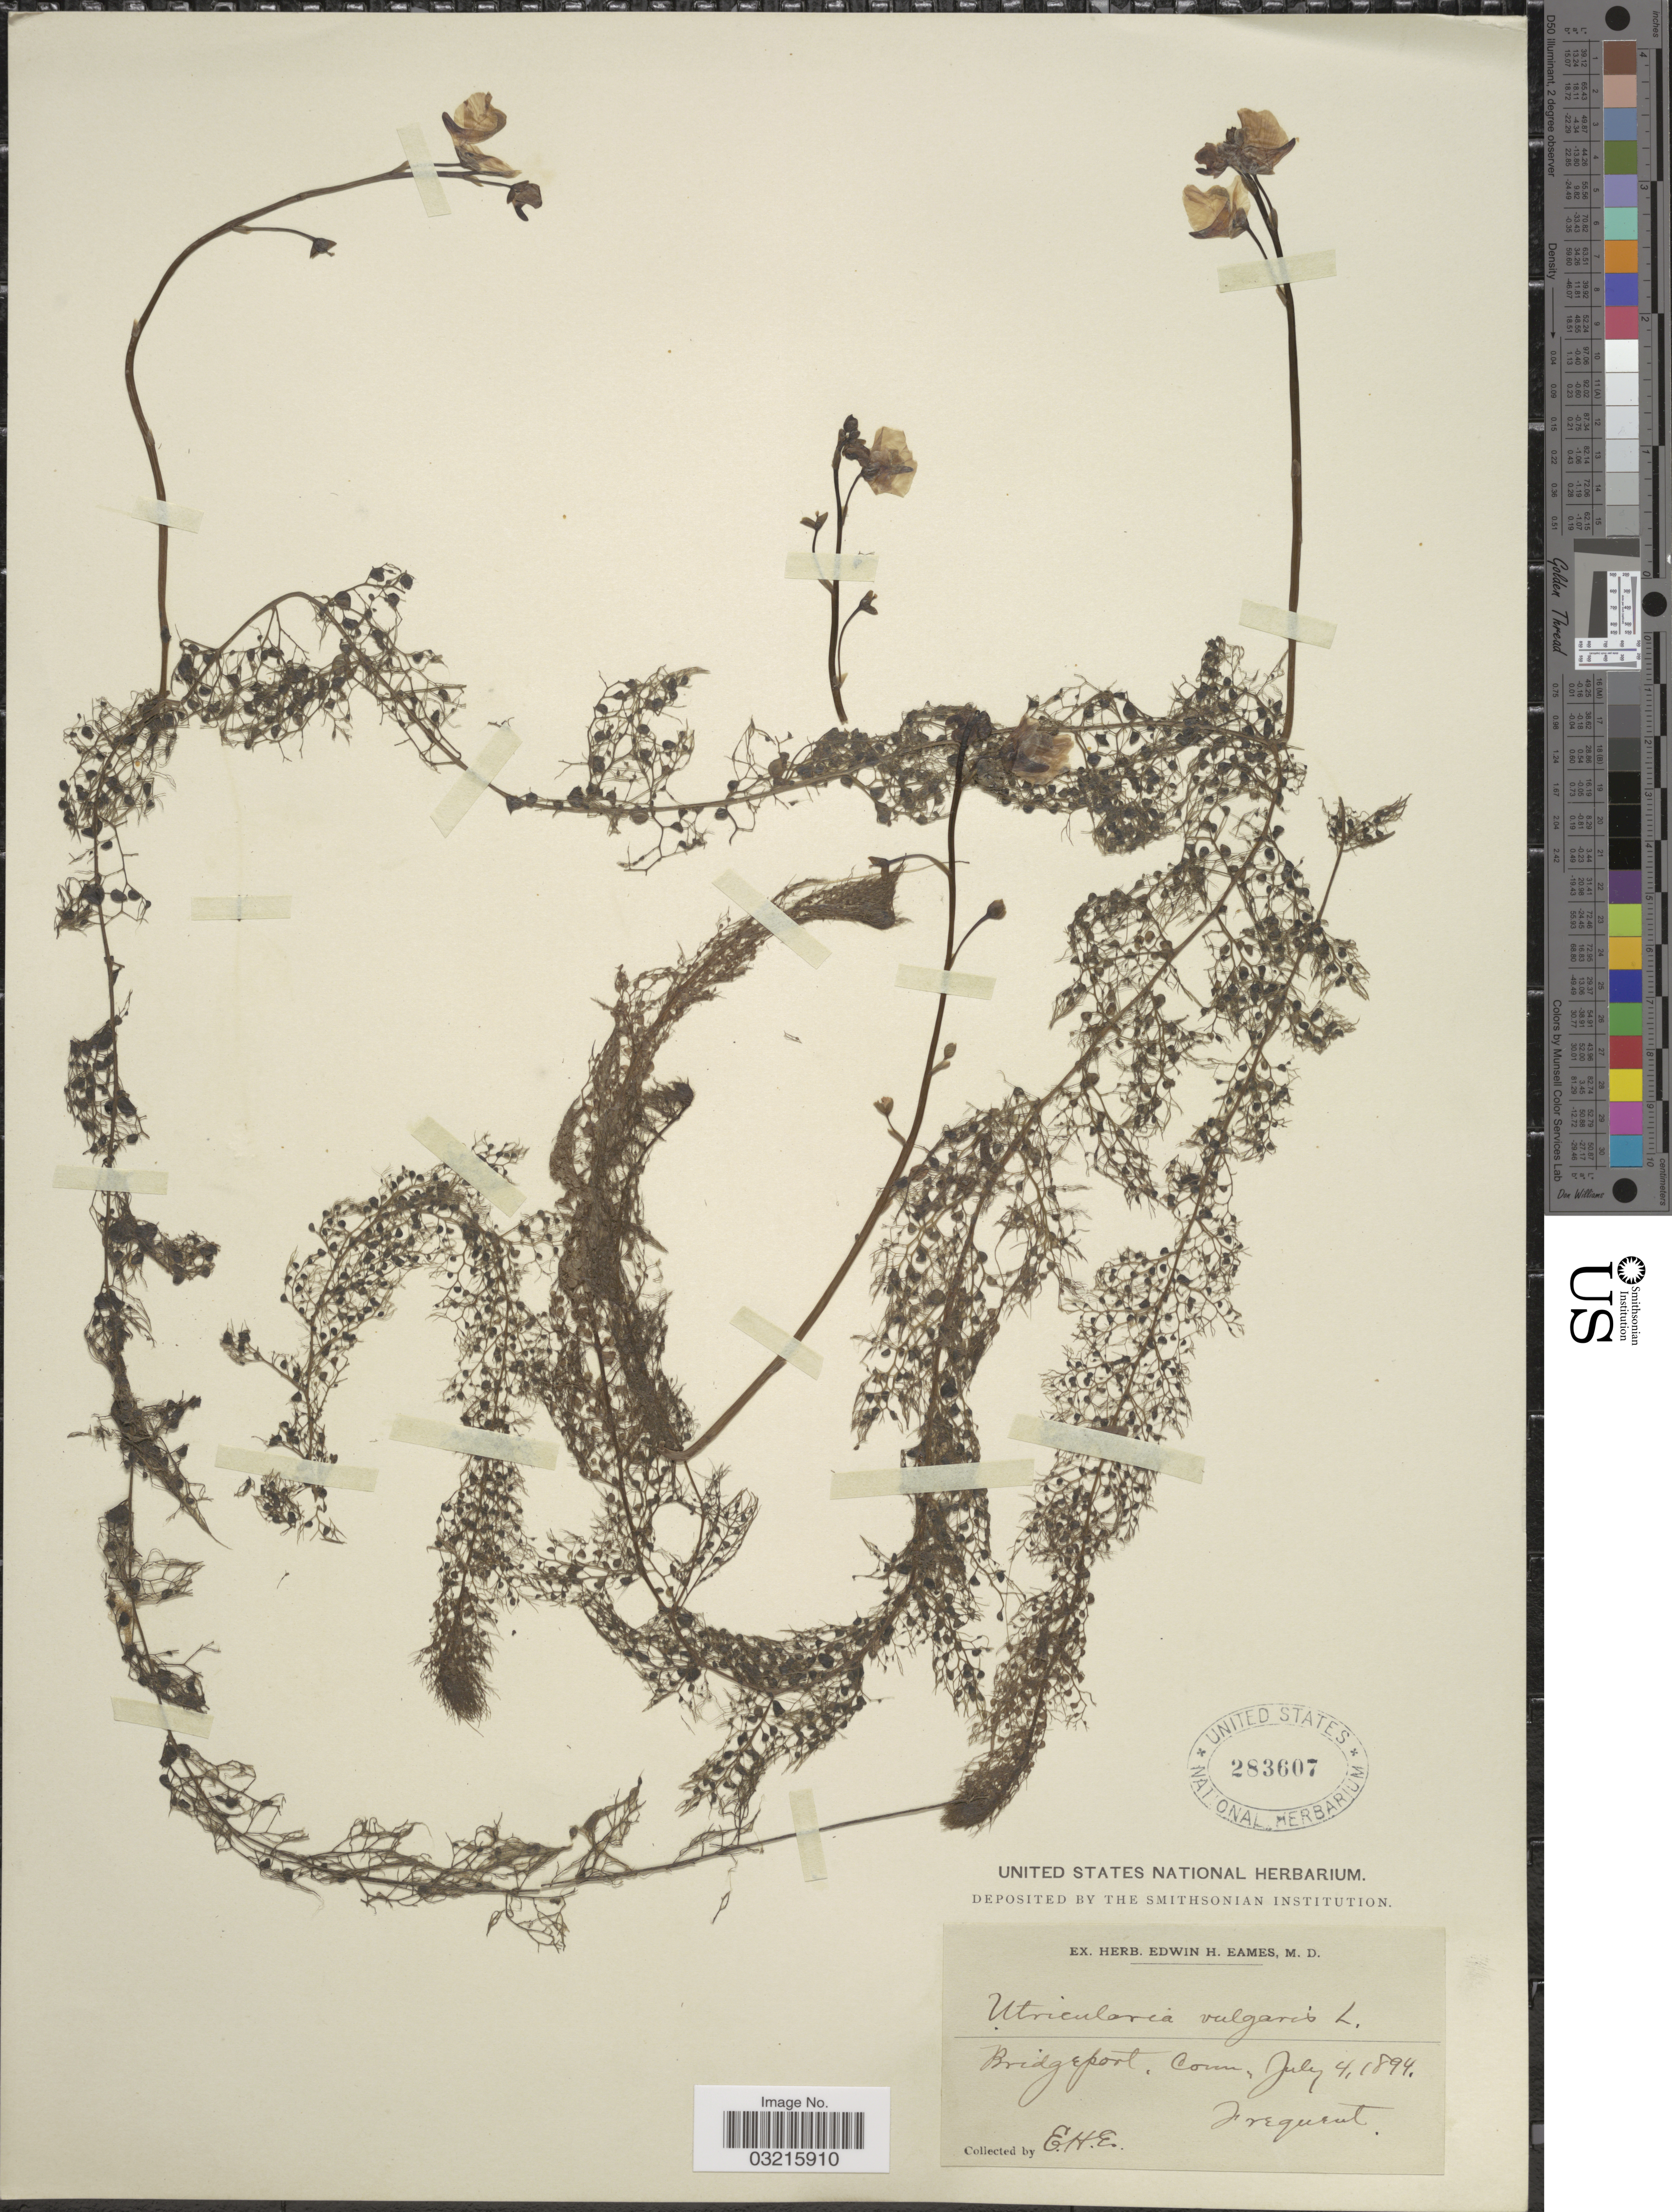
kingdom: Plantae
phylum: Tracheophyta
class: Magnoliopsida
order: Lamiales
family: Lentibulariaceae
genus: Utricularia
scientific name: Utricularia vulgaris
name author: L.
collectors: E. H. Eames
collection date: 1894-07-04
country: United States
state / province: Connecticut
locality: Bridgeport.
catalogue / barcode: US 283607